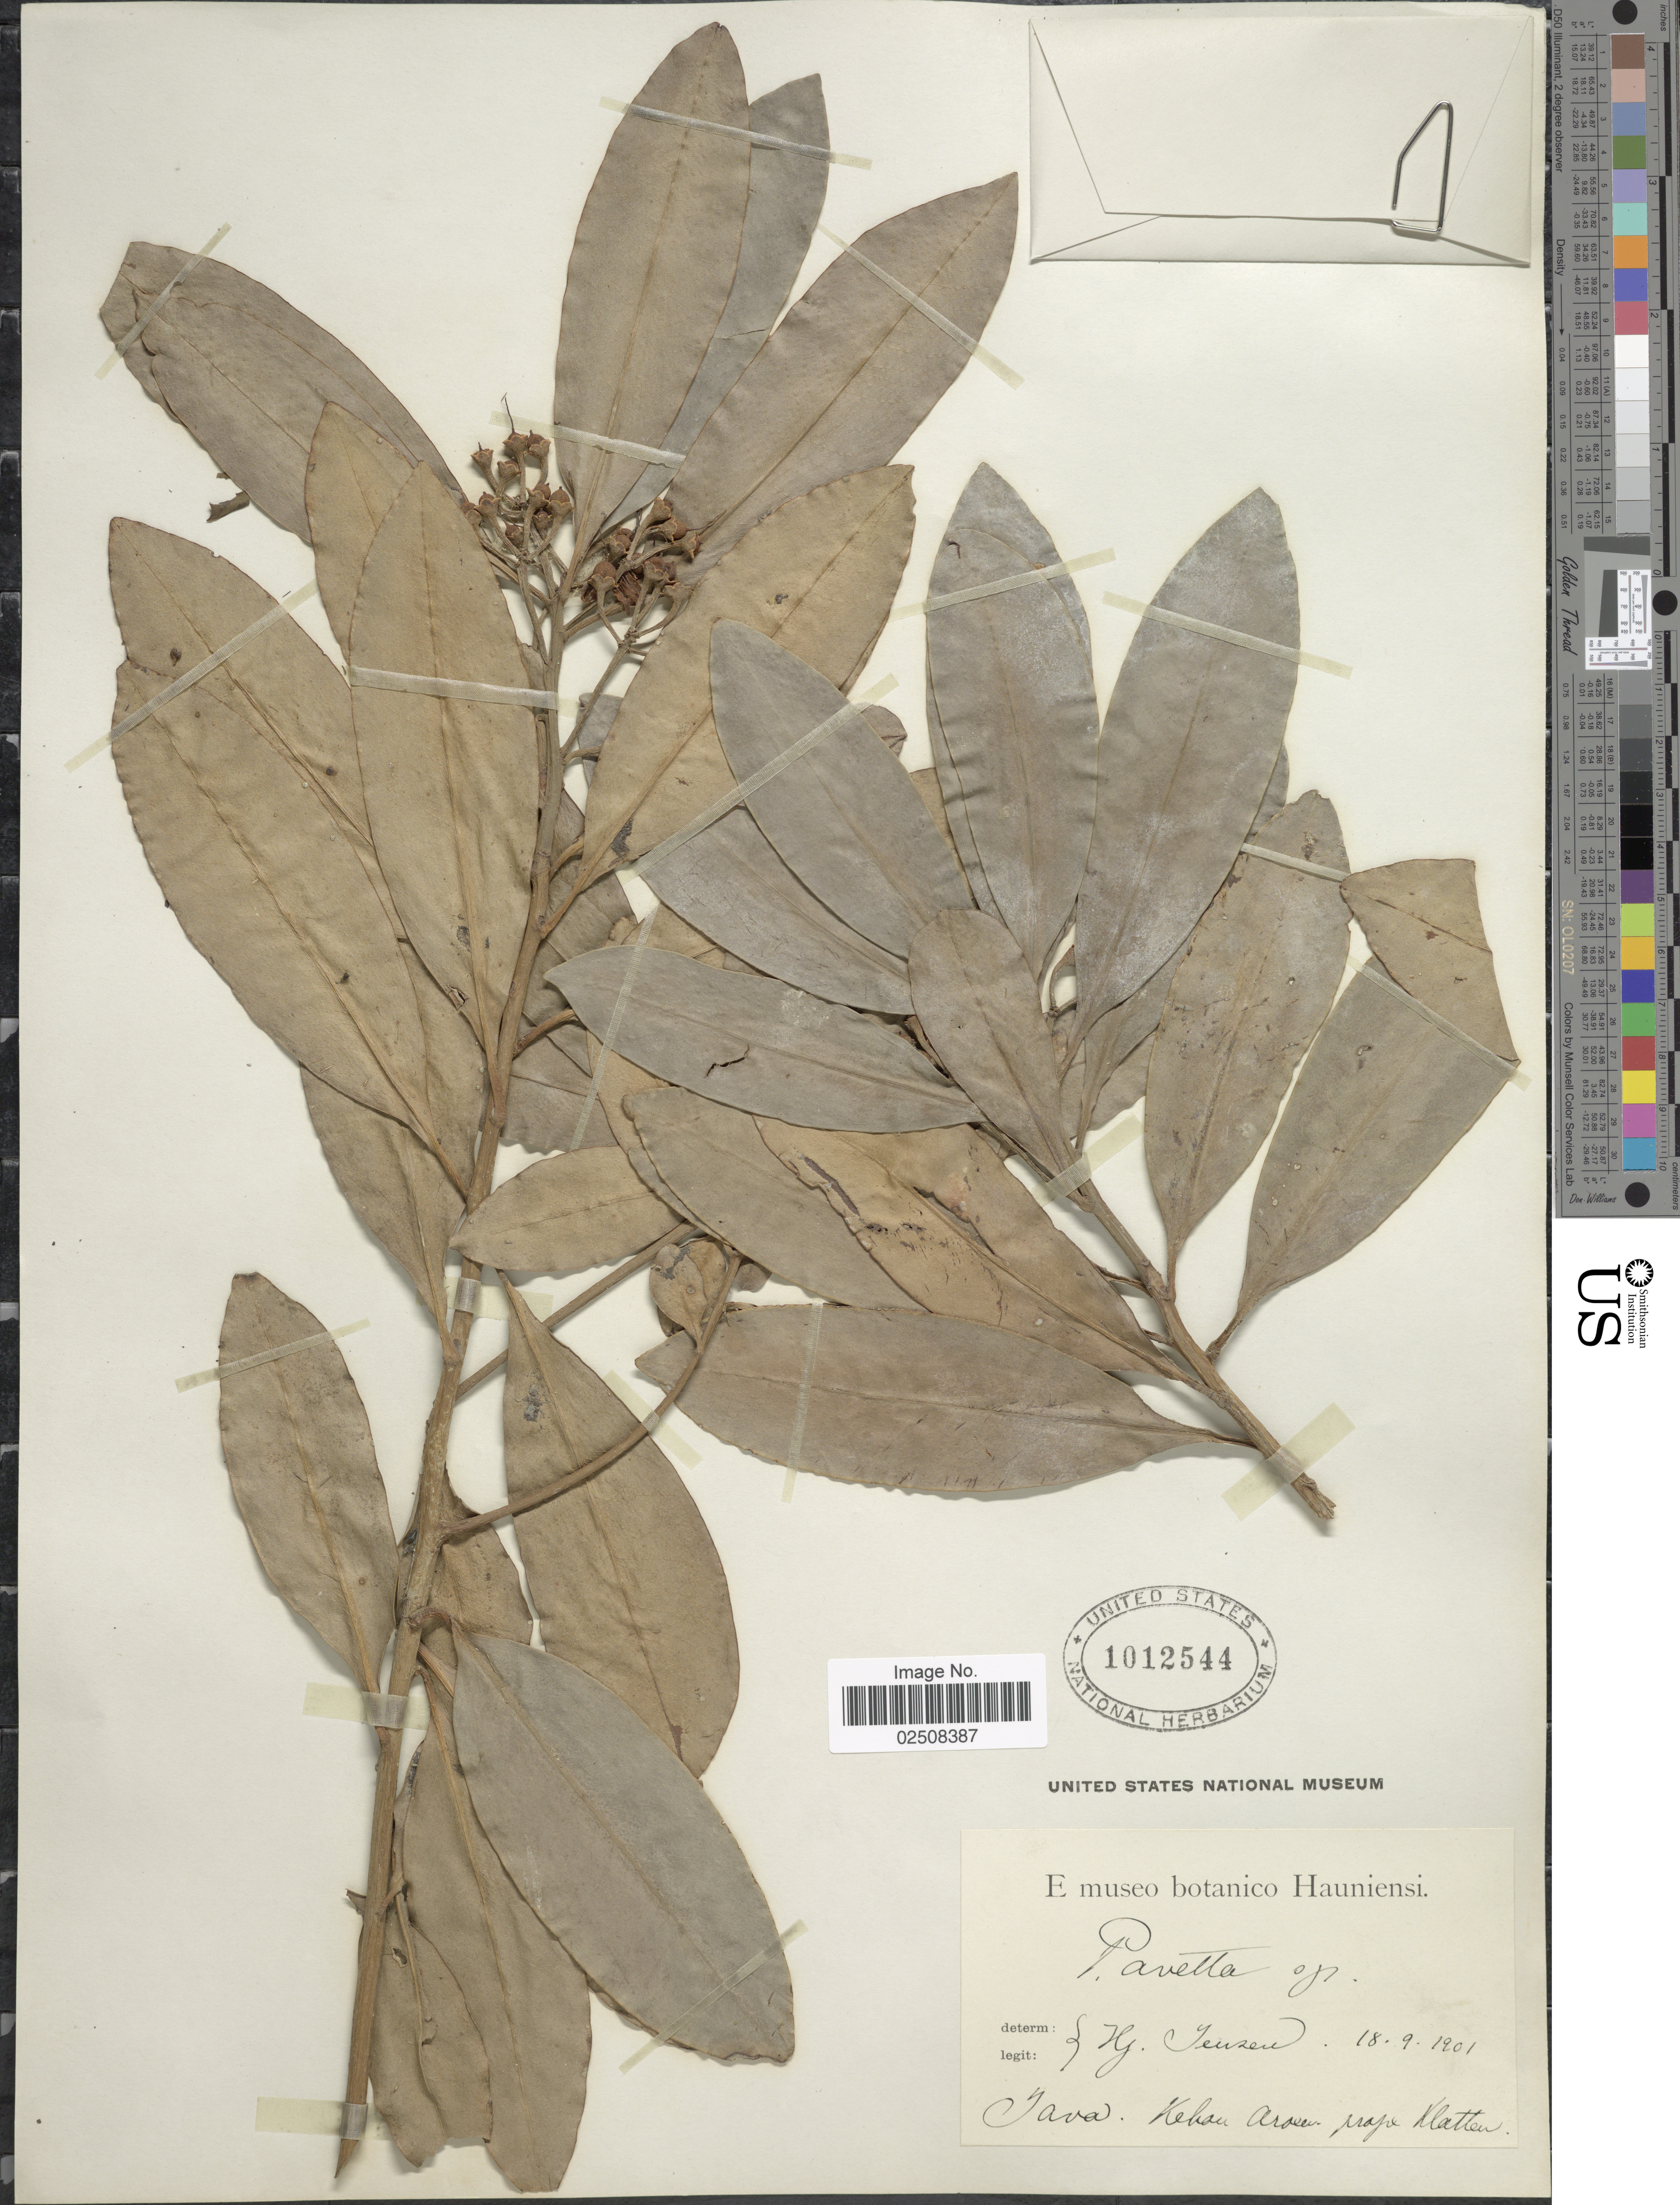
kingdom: Plantae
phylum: Tracheophyta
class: Magnoliopsida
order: Gentianales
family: Rubiaceae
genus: Pavetta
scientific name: Pavetta sp.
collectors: H. Jensen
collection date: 1901-09-18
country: Indonesia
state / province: Java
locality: Kebon Aroleu [interpreted] prope Klatten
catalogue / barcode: US 1012544